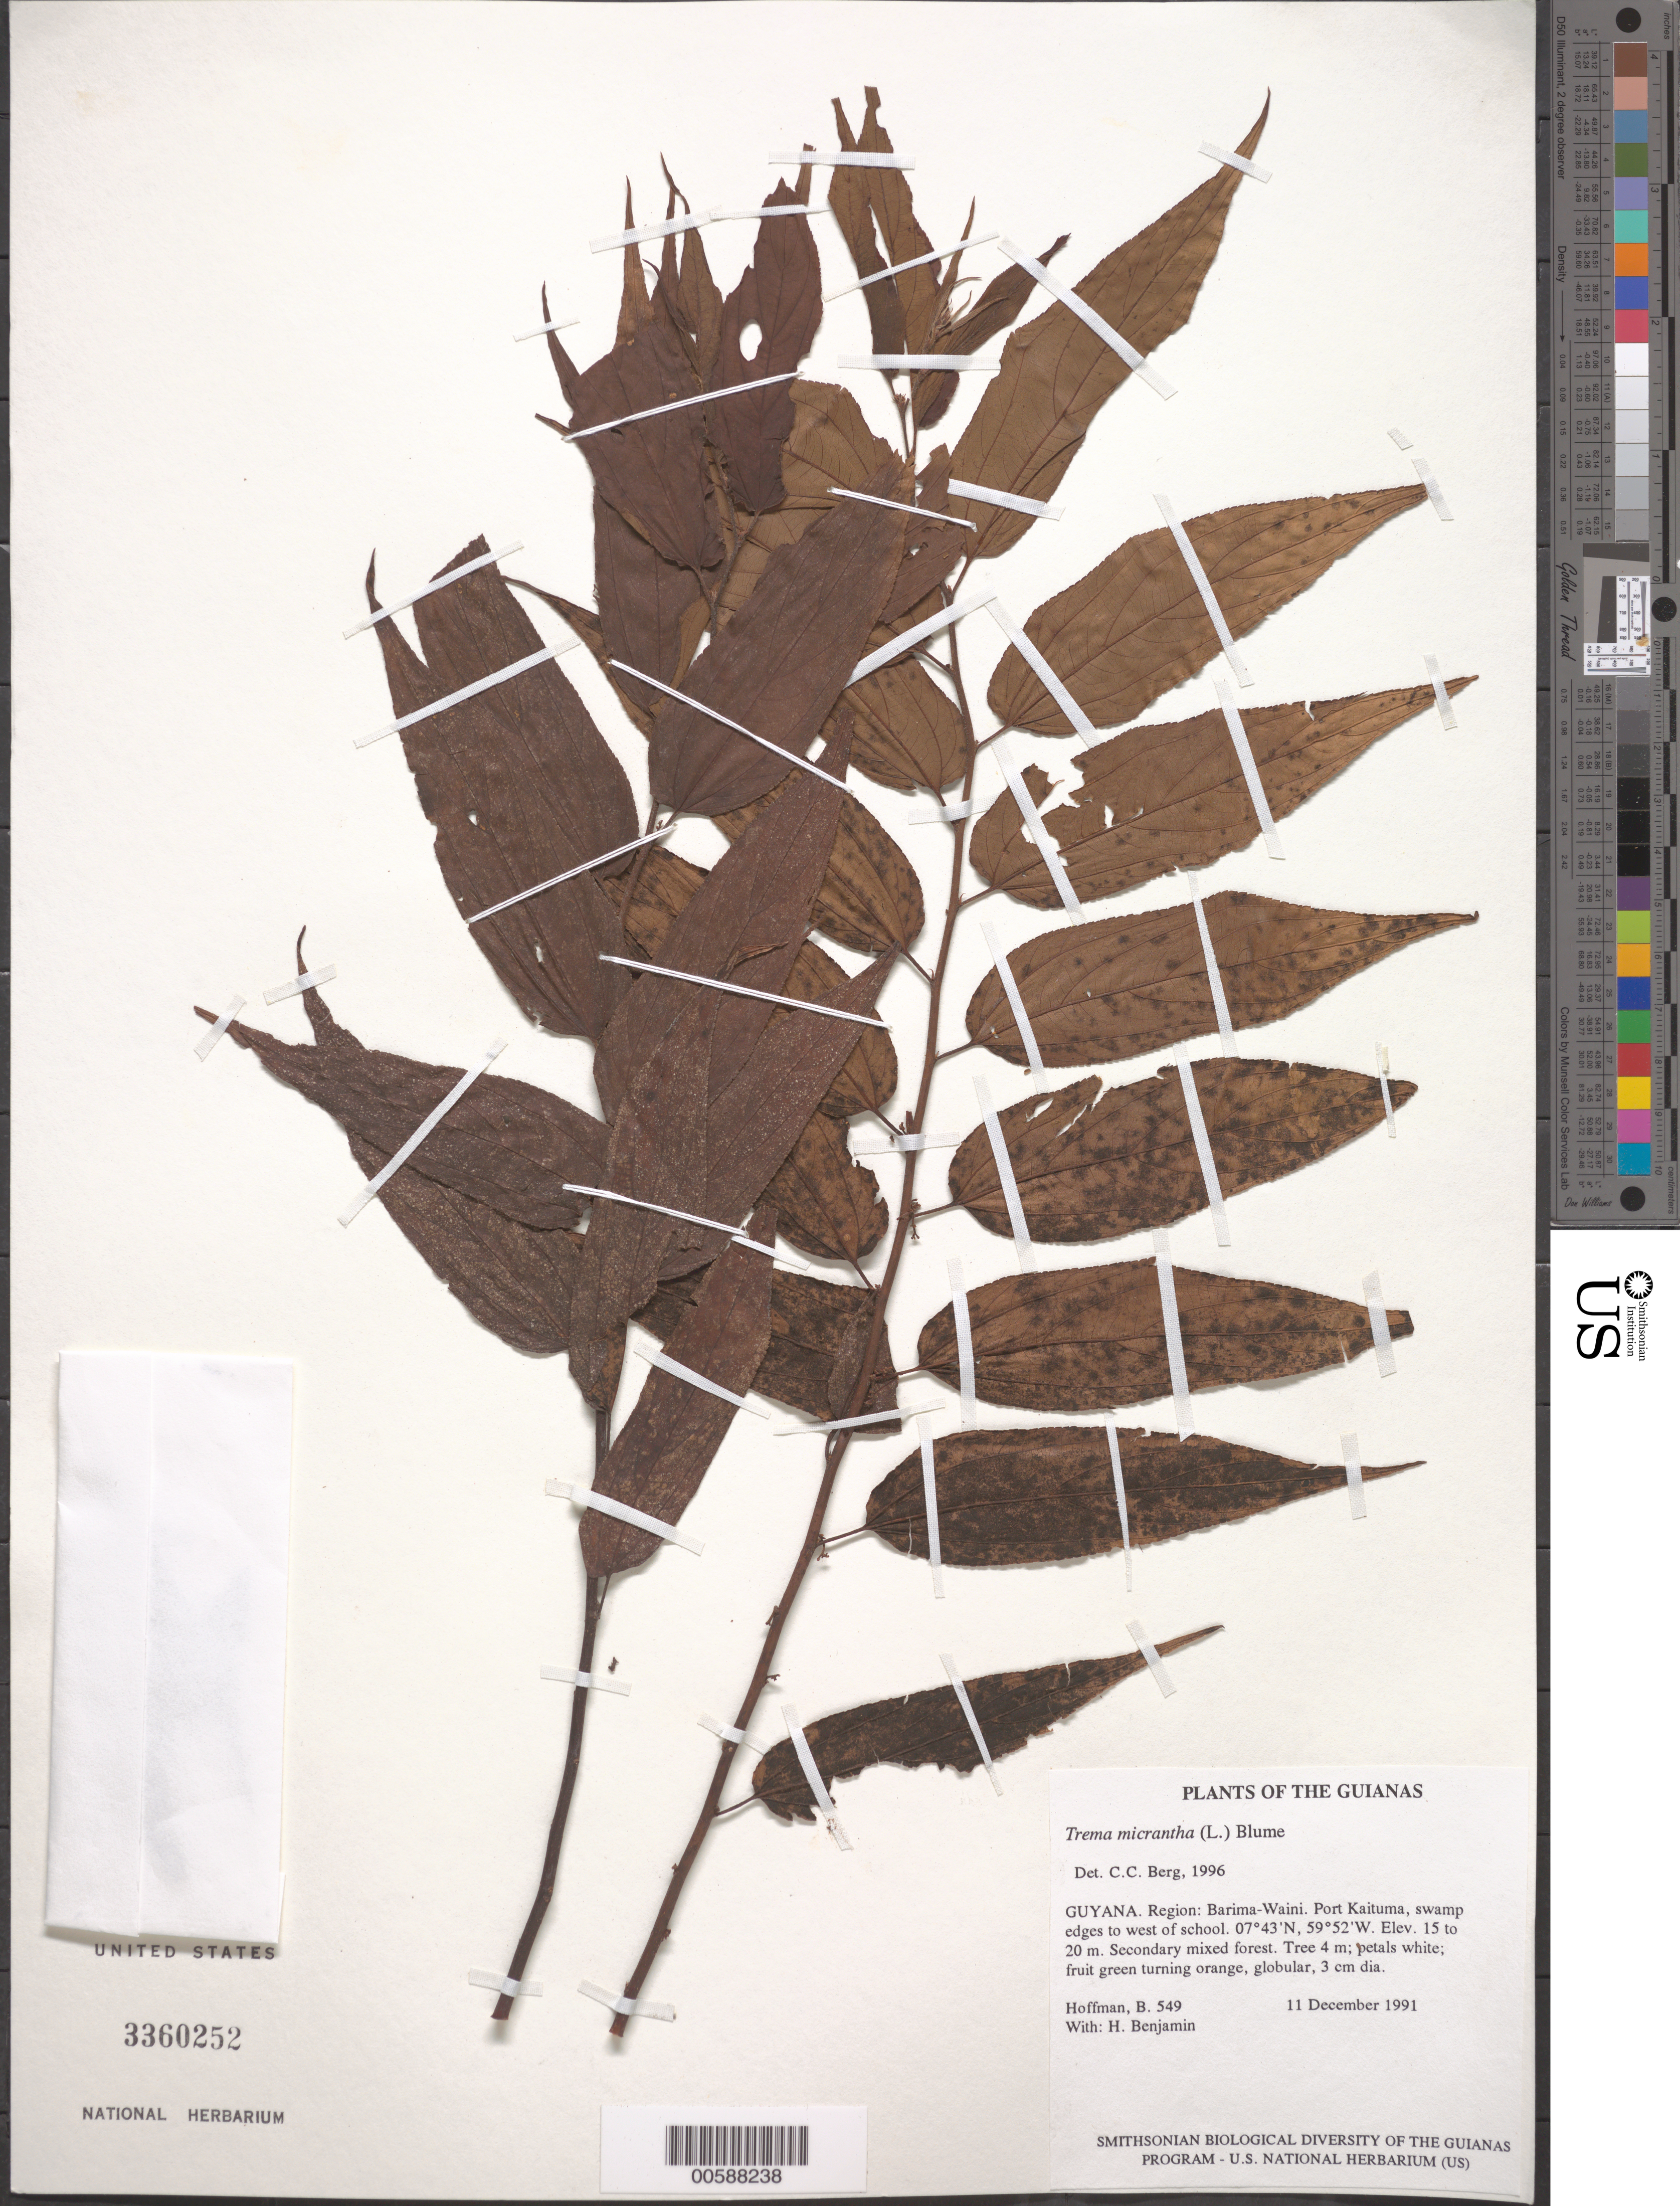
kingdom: Plantae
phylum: Tracheophyta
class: Magnoliopsida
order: Rosales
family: Cannabaceae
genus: Trema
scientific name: Trema micranthum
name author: (L.) Blume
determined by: Berg, C. C.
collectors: B. Hoffman & H. Benjamin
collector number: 549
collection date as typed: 11 December 1991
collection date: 1991-12-11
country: Guyana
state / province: Barima-Waini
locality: Port Kaituma, swamp edges to west of school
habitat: Secondary mixed forest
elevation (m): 15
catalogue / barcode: US 3360252